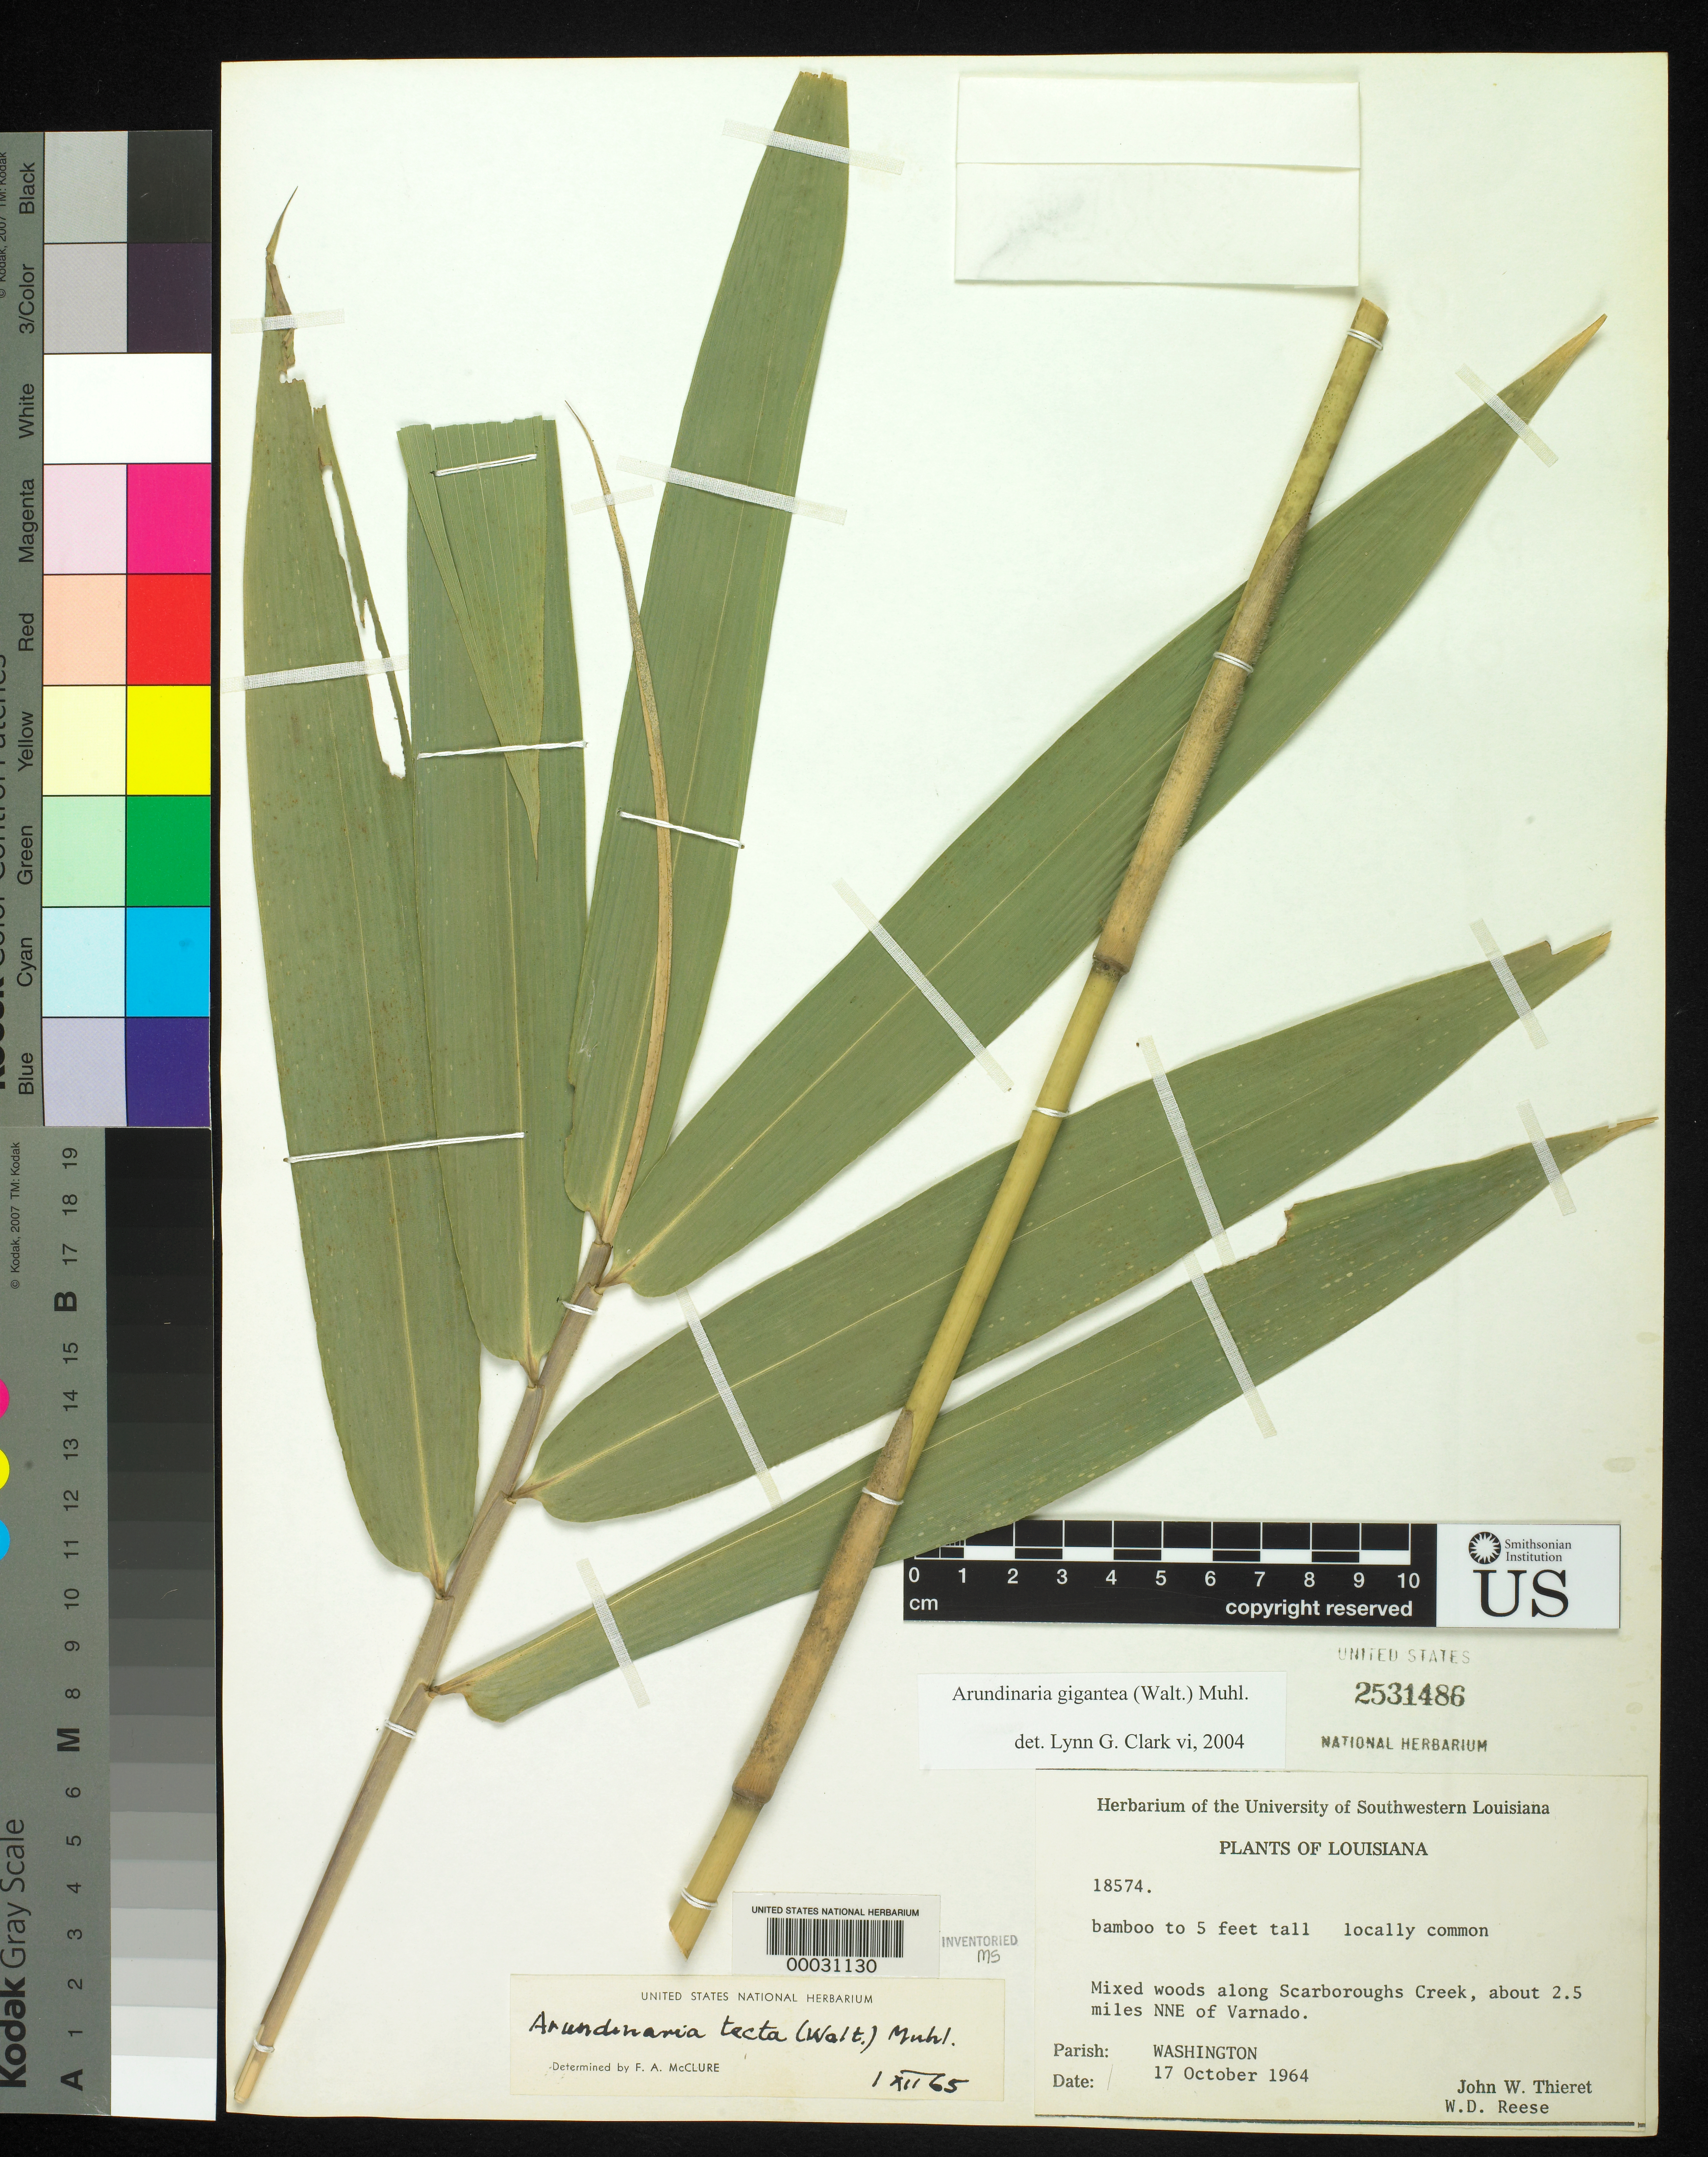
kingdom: Plantae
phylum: Tracheophyta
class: Liliopsida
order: Poales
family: Poaceae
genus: Arundinaria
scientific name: Arundinaria gigantea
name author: (Walter) Muhl.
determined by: Clark, Lynn G., (ISC), Iowa State University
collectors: J. W. Thieret & W. Reese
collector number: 18574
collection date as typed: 17 Oct 1964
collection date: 1964-10-17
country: United States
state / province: Louisiana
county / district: Washington Parish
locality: Scarboroughs creek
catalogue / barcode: US 2531486